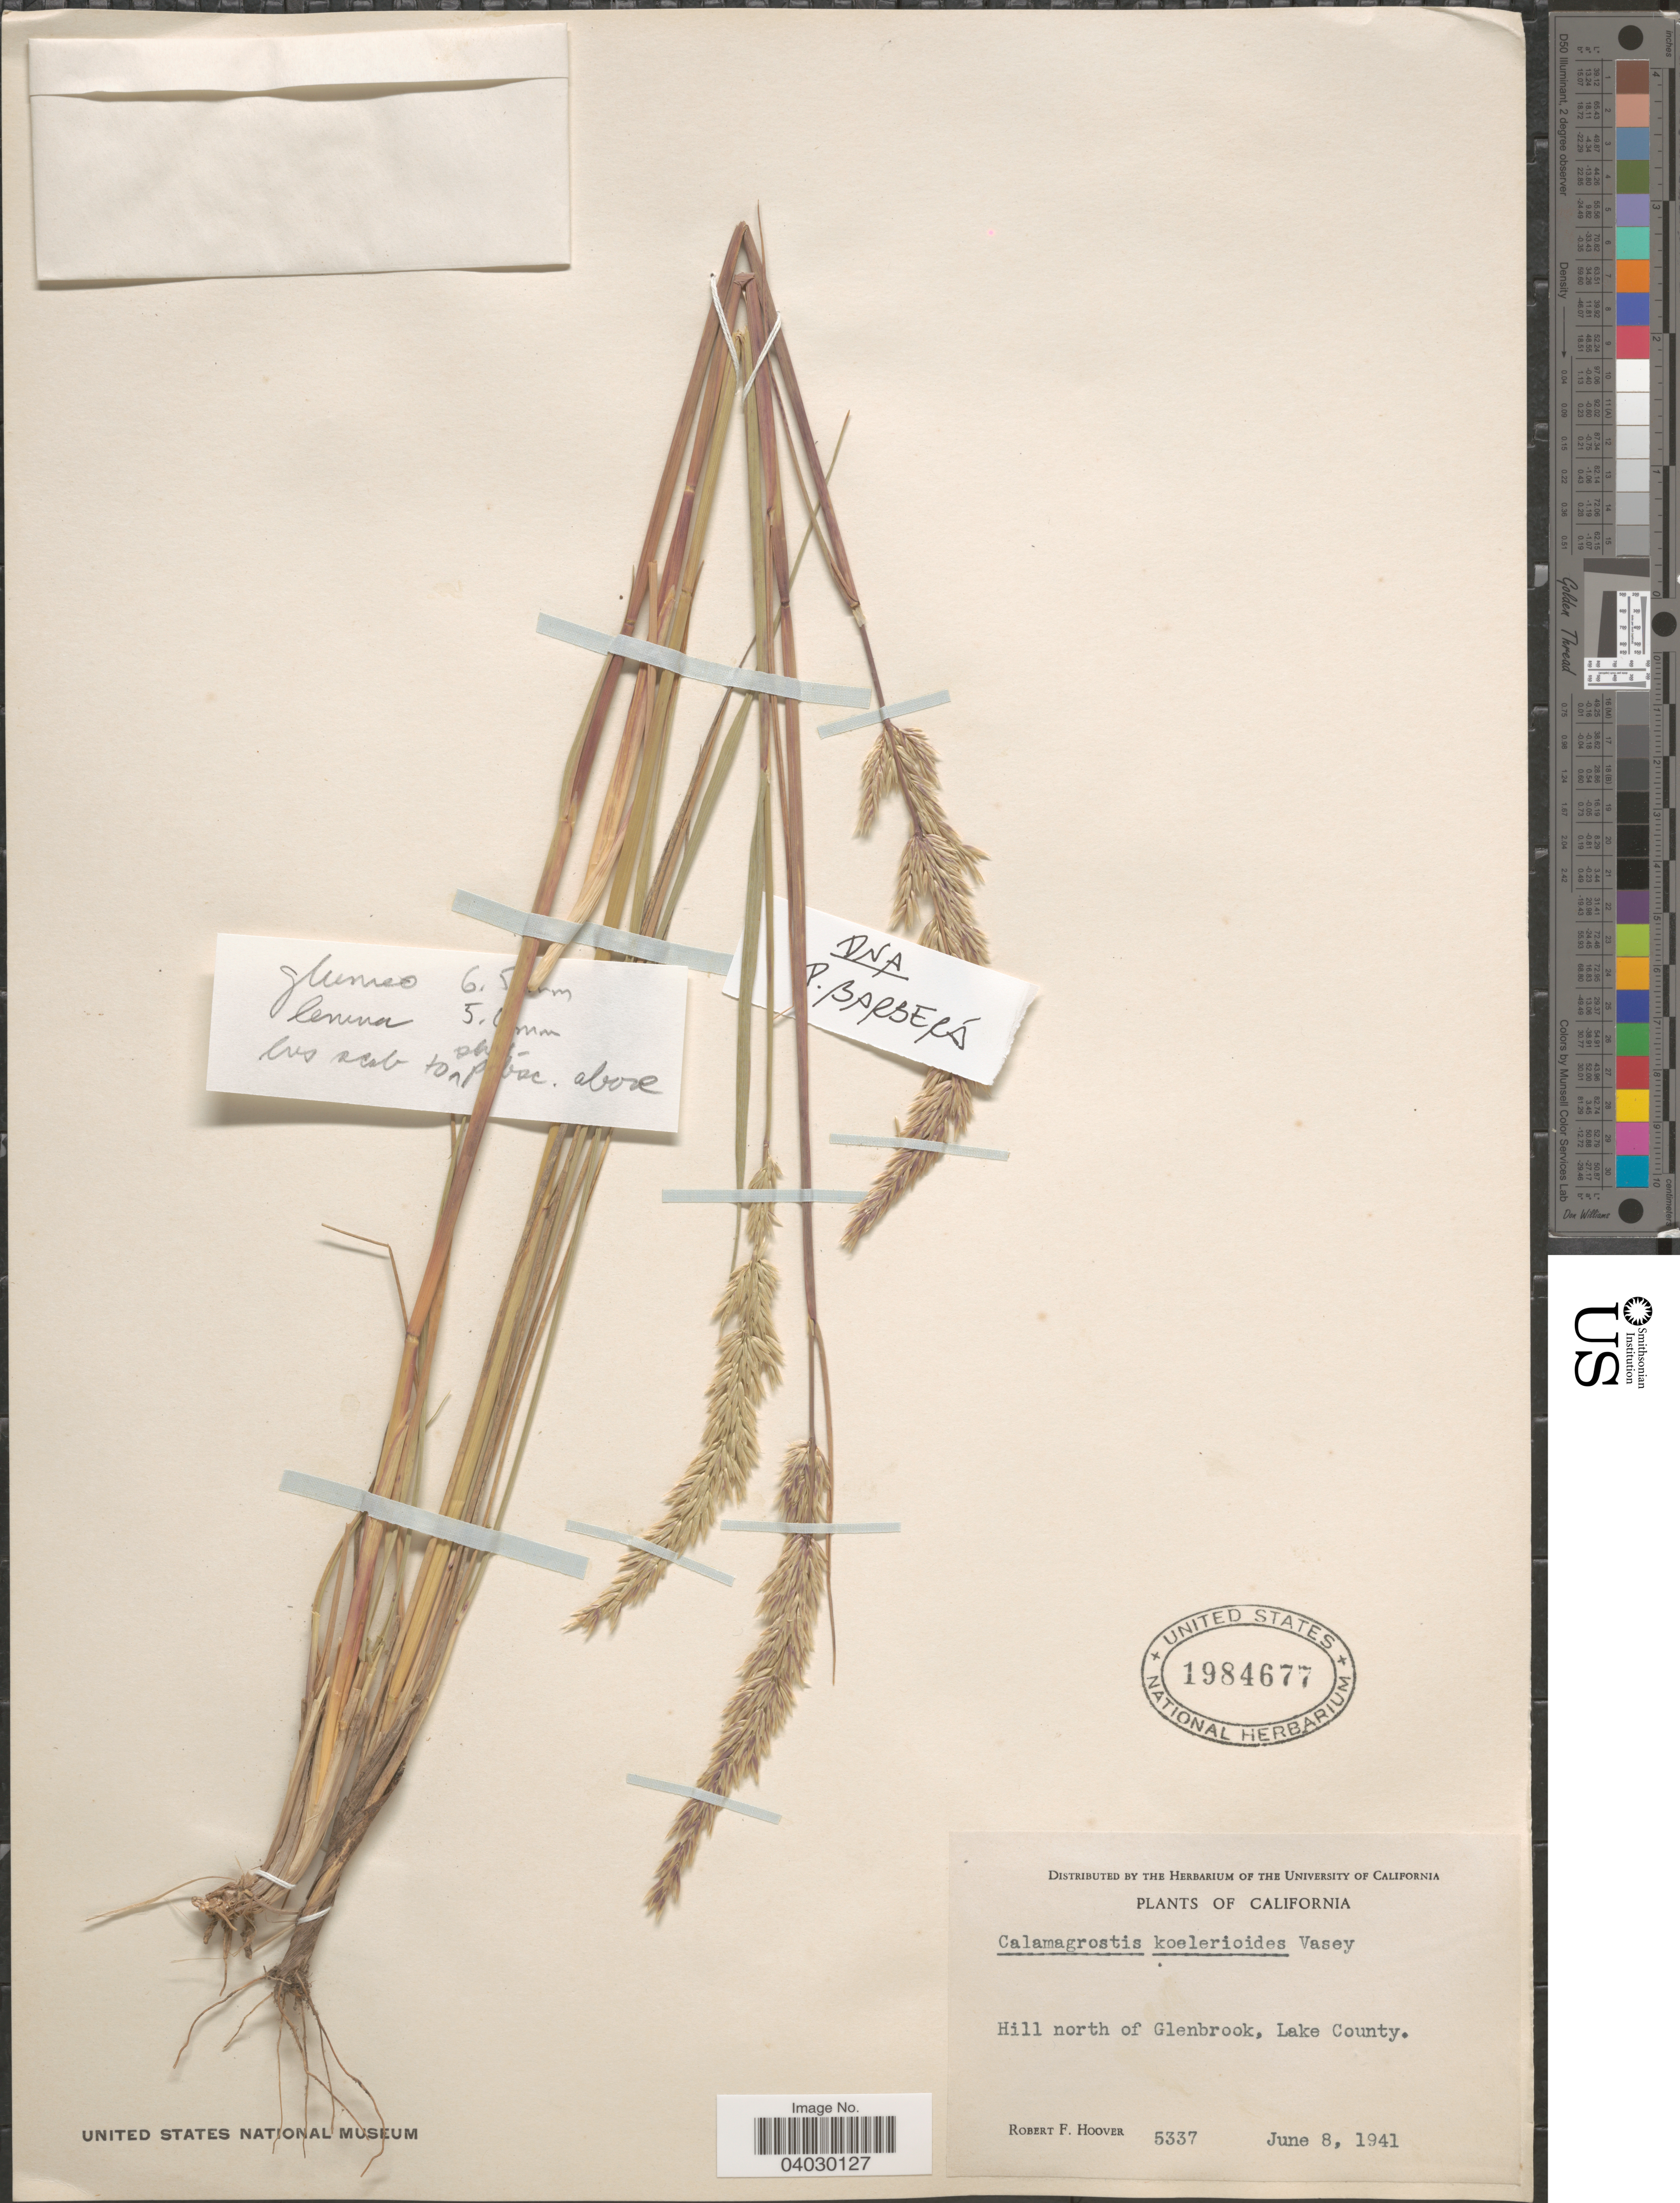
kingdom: Plantae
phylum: Tracheophyta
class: Liliopsida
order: Poales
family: Poaceae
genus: Calamagrostis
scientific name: Calamagrostis ophitidis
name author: (J.T. Howell) Nygren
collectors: R. F. Hoover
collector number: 5337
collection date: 1941-06-08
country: United States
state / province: California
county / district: Lake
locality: Hill north of Glenbrook, Lake County.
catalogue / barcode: US 1984677